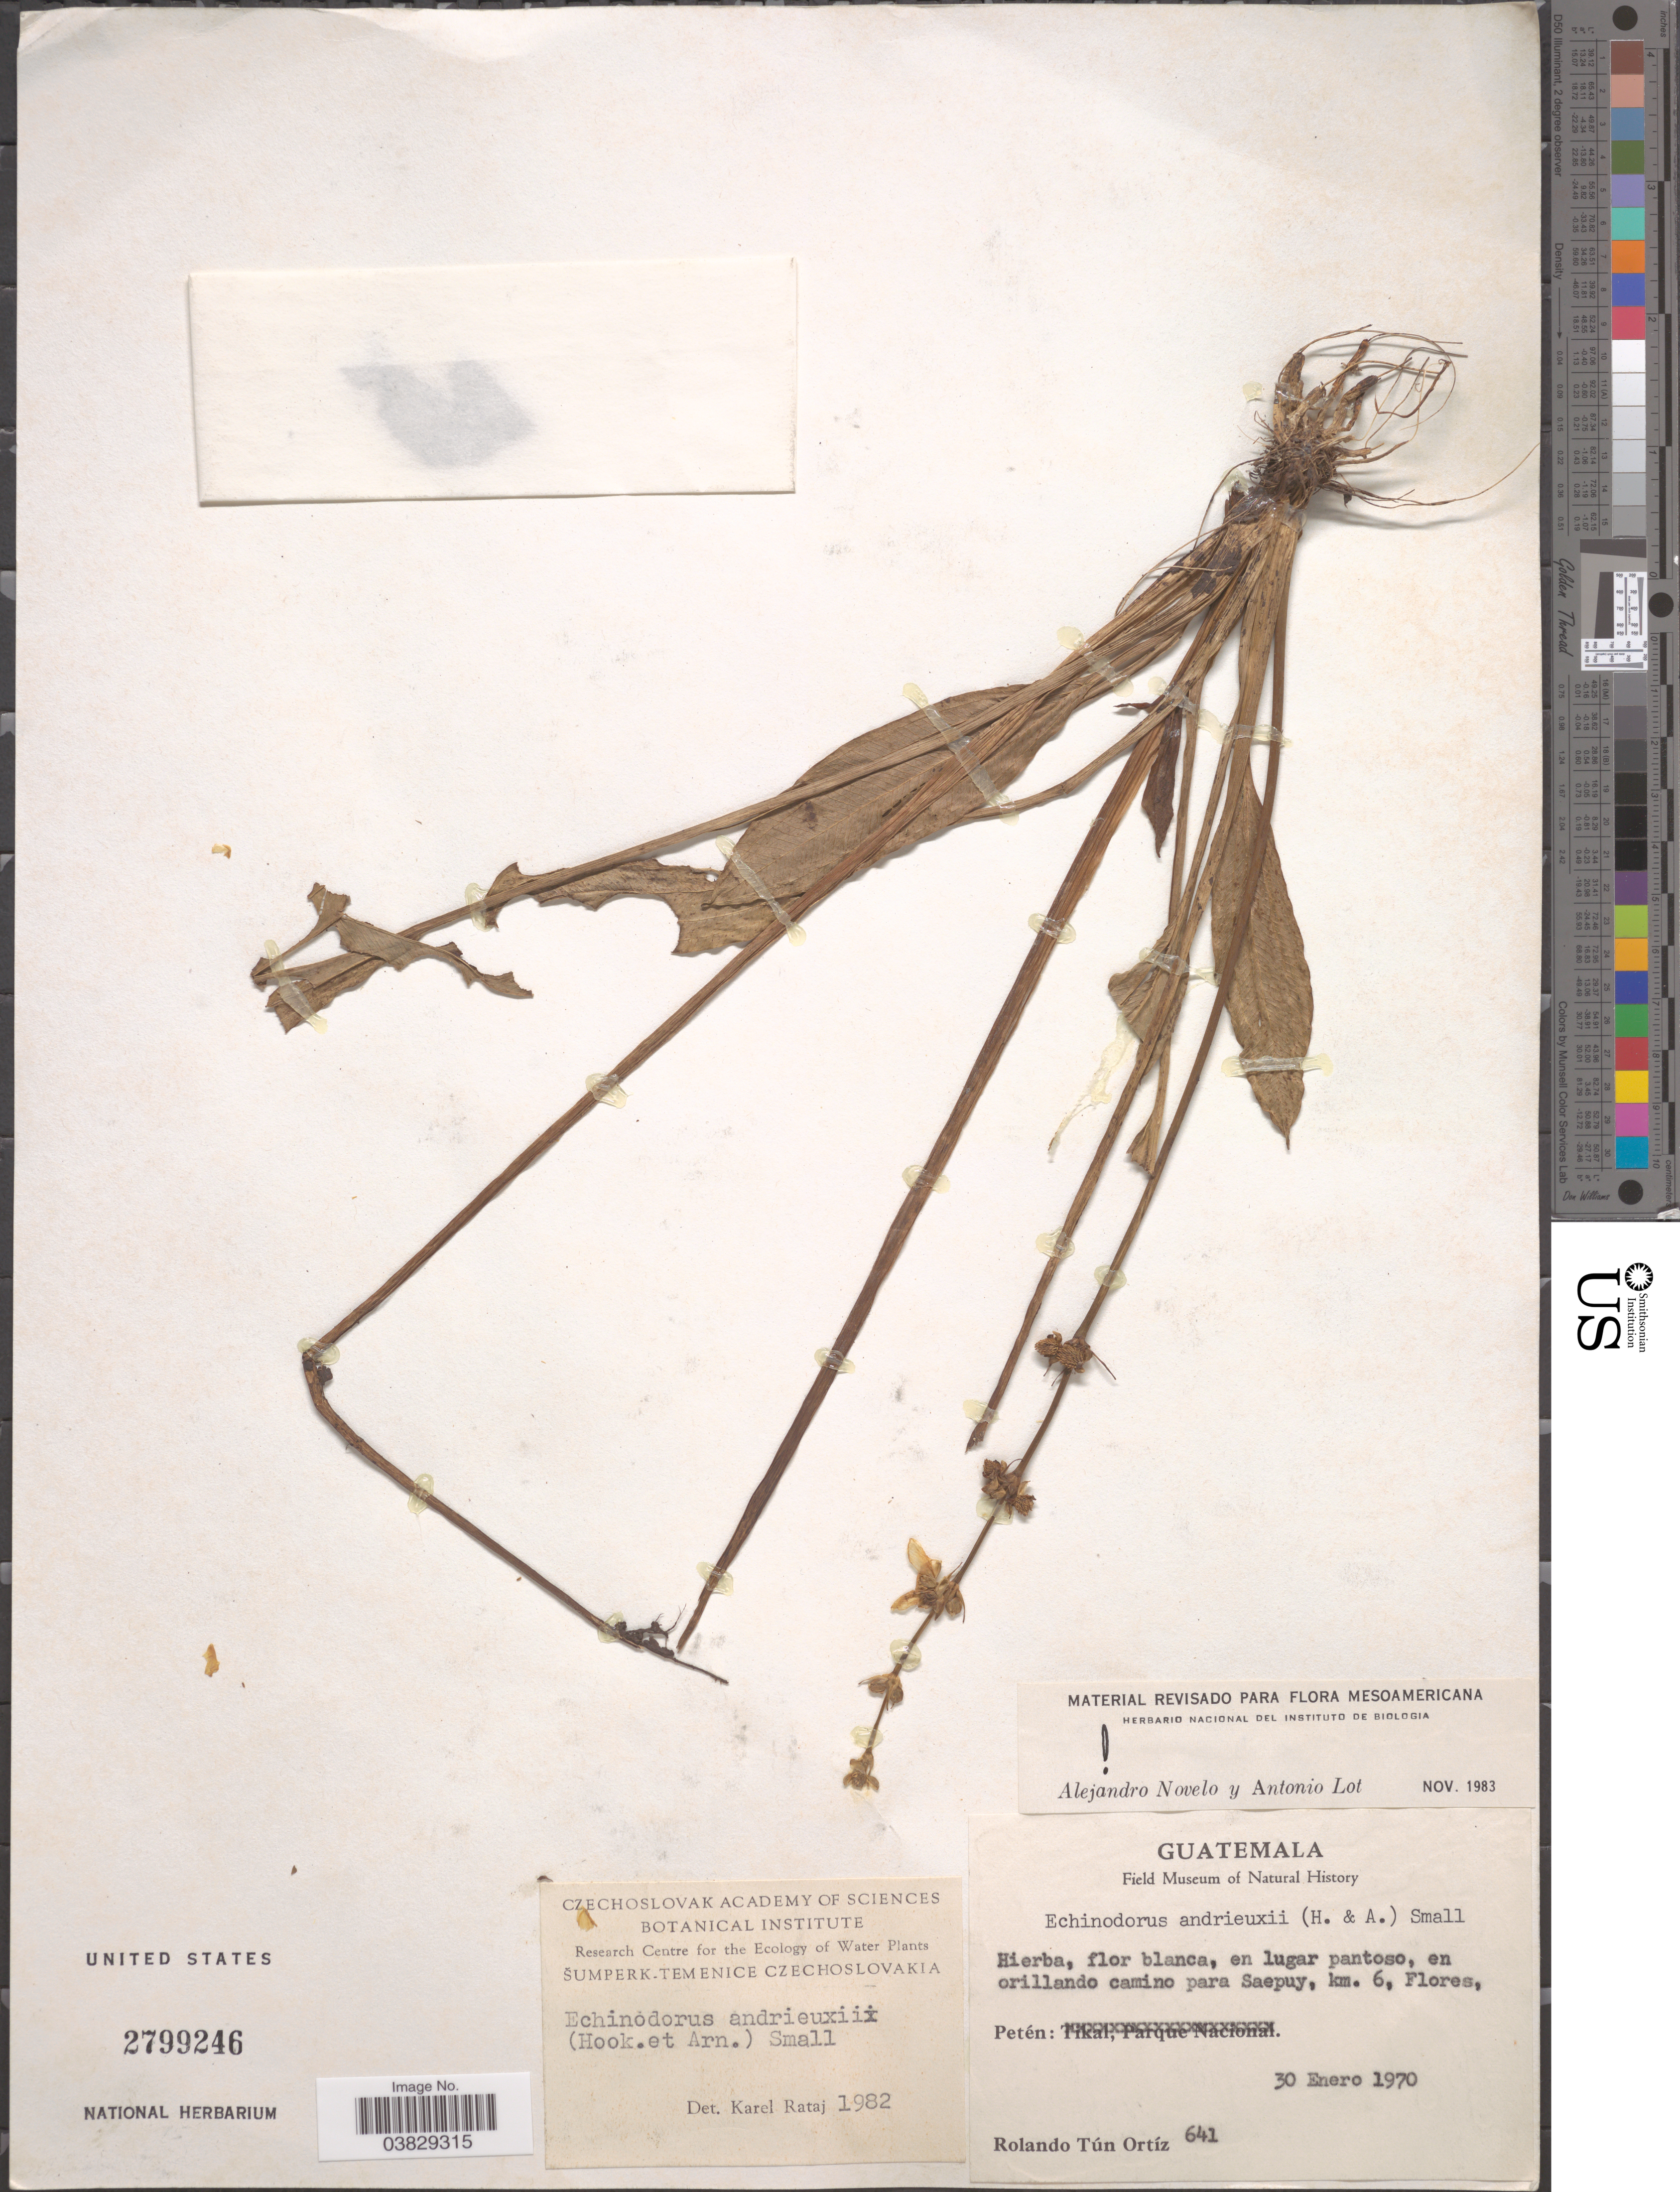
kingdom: Plantae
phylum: Tracheophyta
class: Liliopsida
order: Alismatales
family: Alismataceae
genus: Echinodorus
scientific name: Echinodorus andrieuxii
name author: (Hook. & Arn.) Small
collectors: R. T. Ortíz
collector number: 641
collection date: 1970-01-30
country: Guatemala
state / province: El Peten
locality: En orillando camino para Saepuy, km. 6.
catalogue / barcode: US 2799246